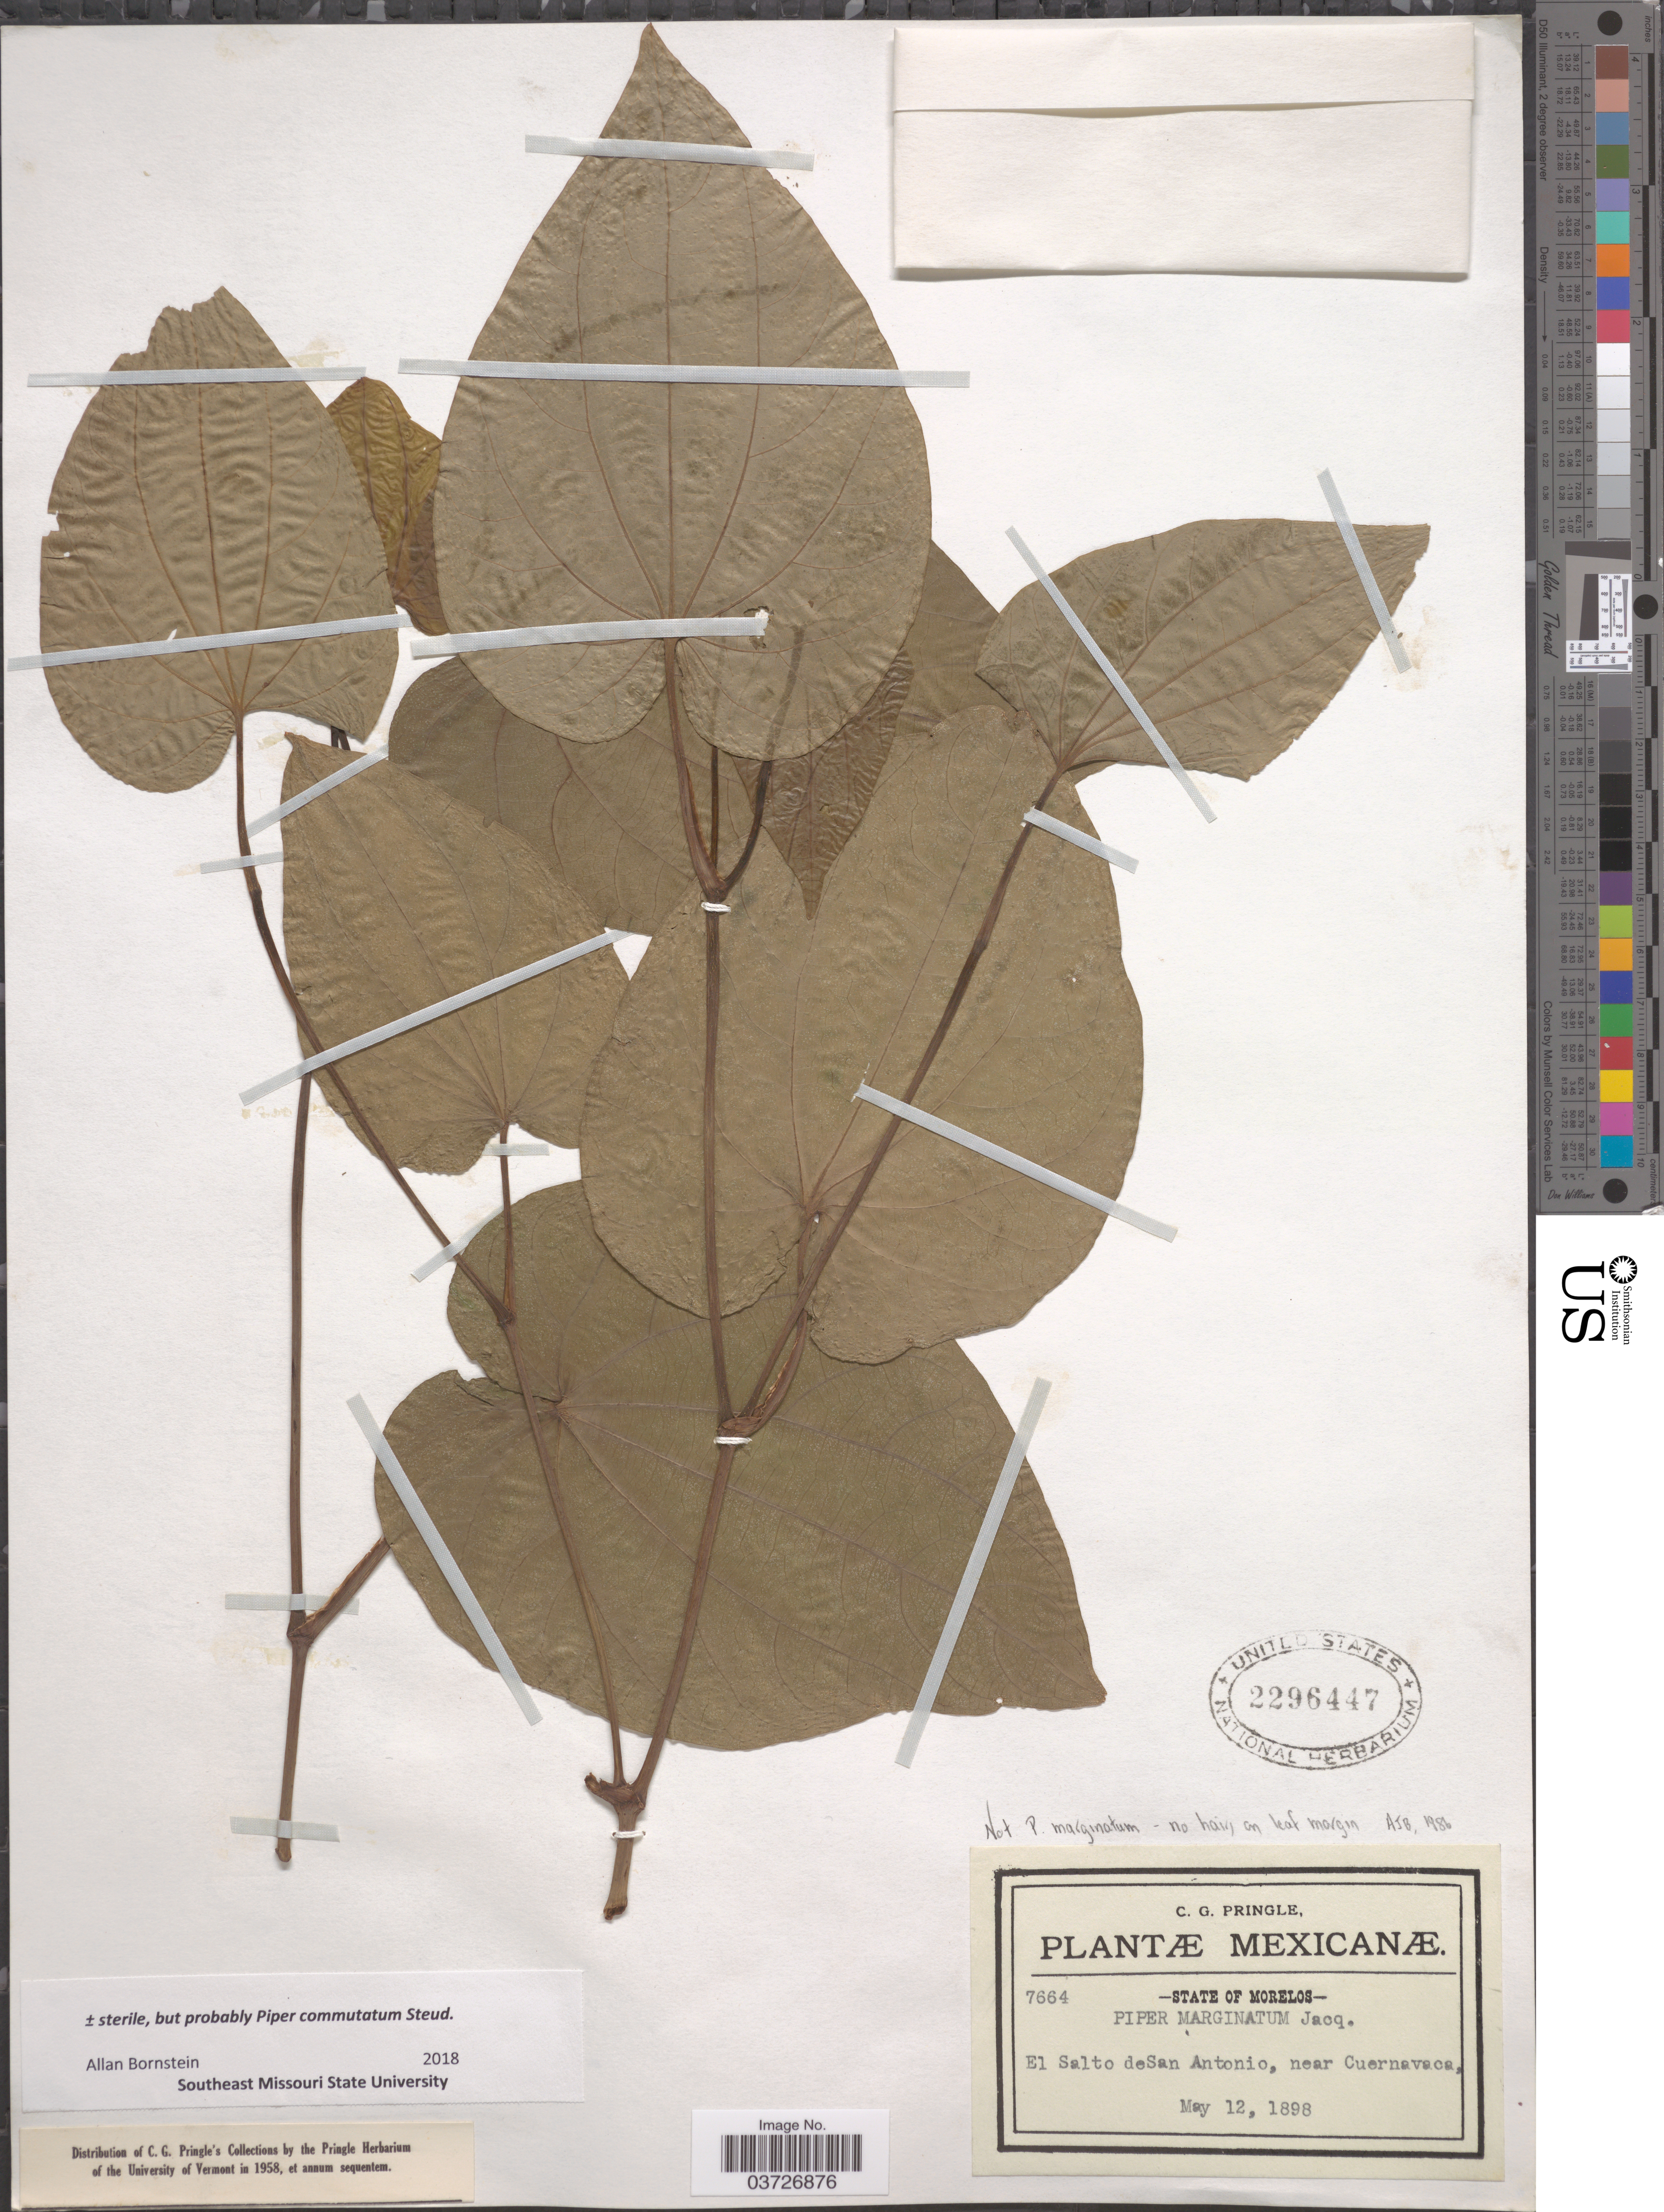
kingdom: Plantae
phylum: Tracheophyta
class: Magnoliopsida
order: Piperales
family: Piperaceae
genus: Piper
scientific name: Piper commutatum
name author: Steud.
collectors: C. G. Pringle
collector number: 7664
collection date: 1898-05-12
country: Mexico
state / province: Morelos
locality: El Salto de San Antonio, near Cuernavaca.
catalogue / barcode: US 2296447